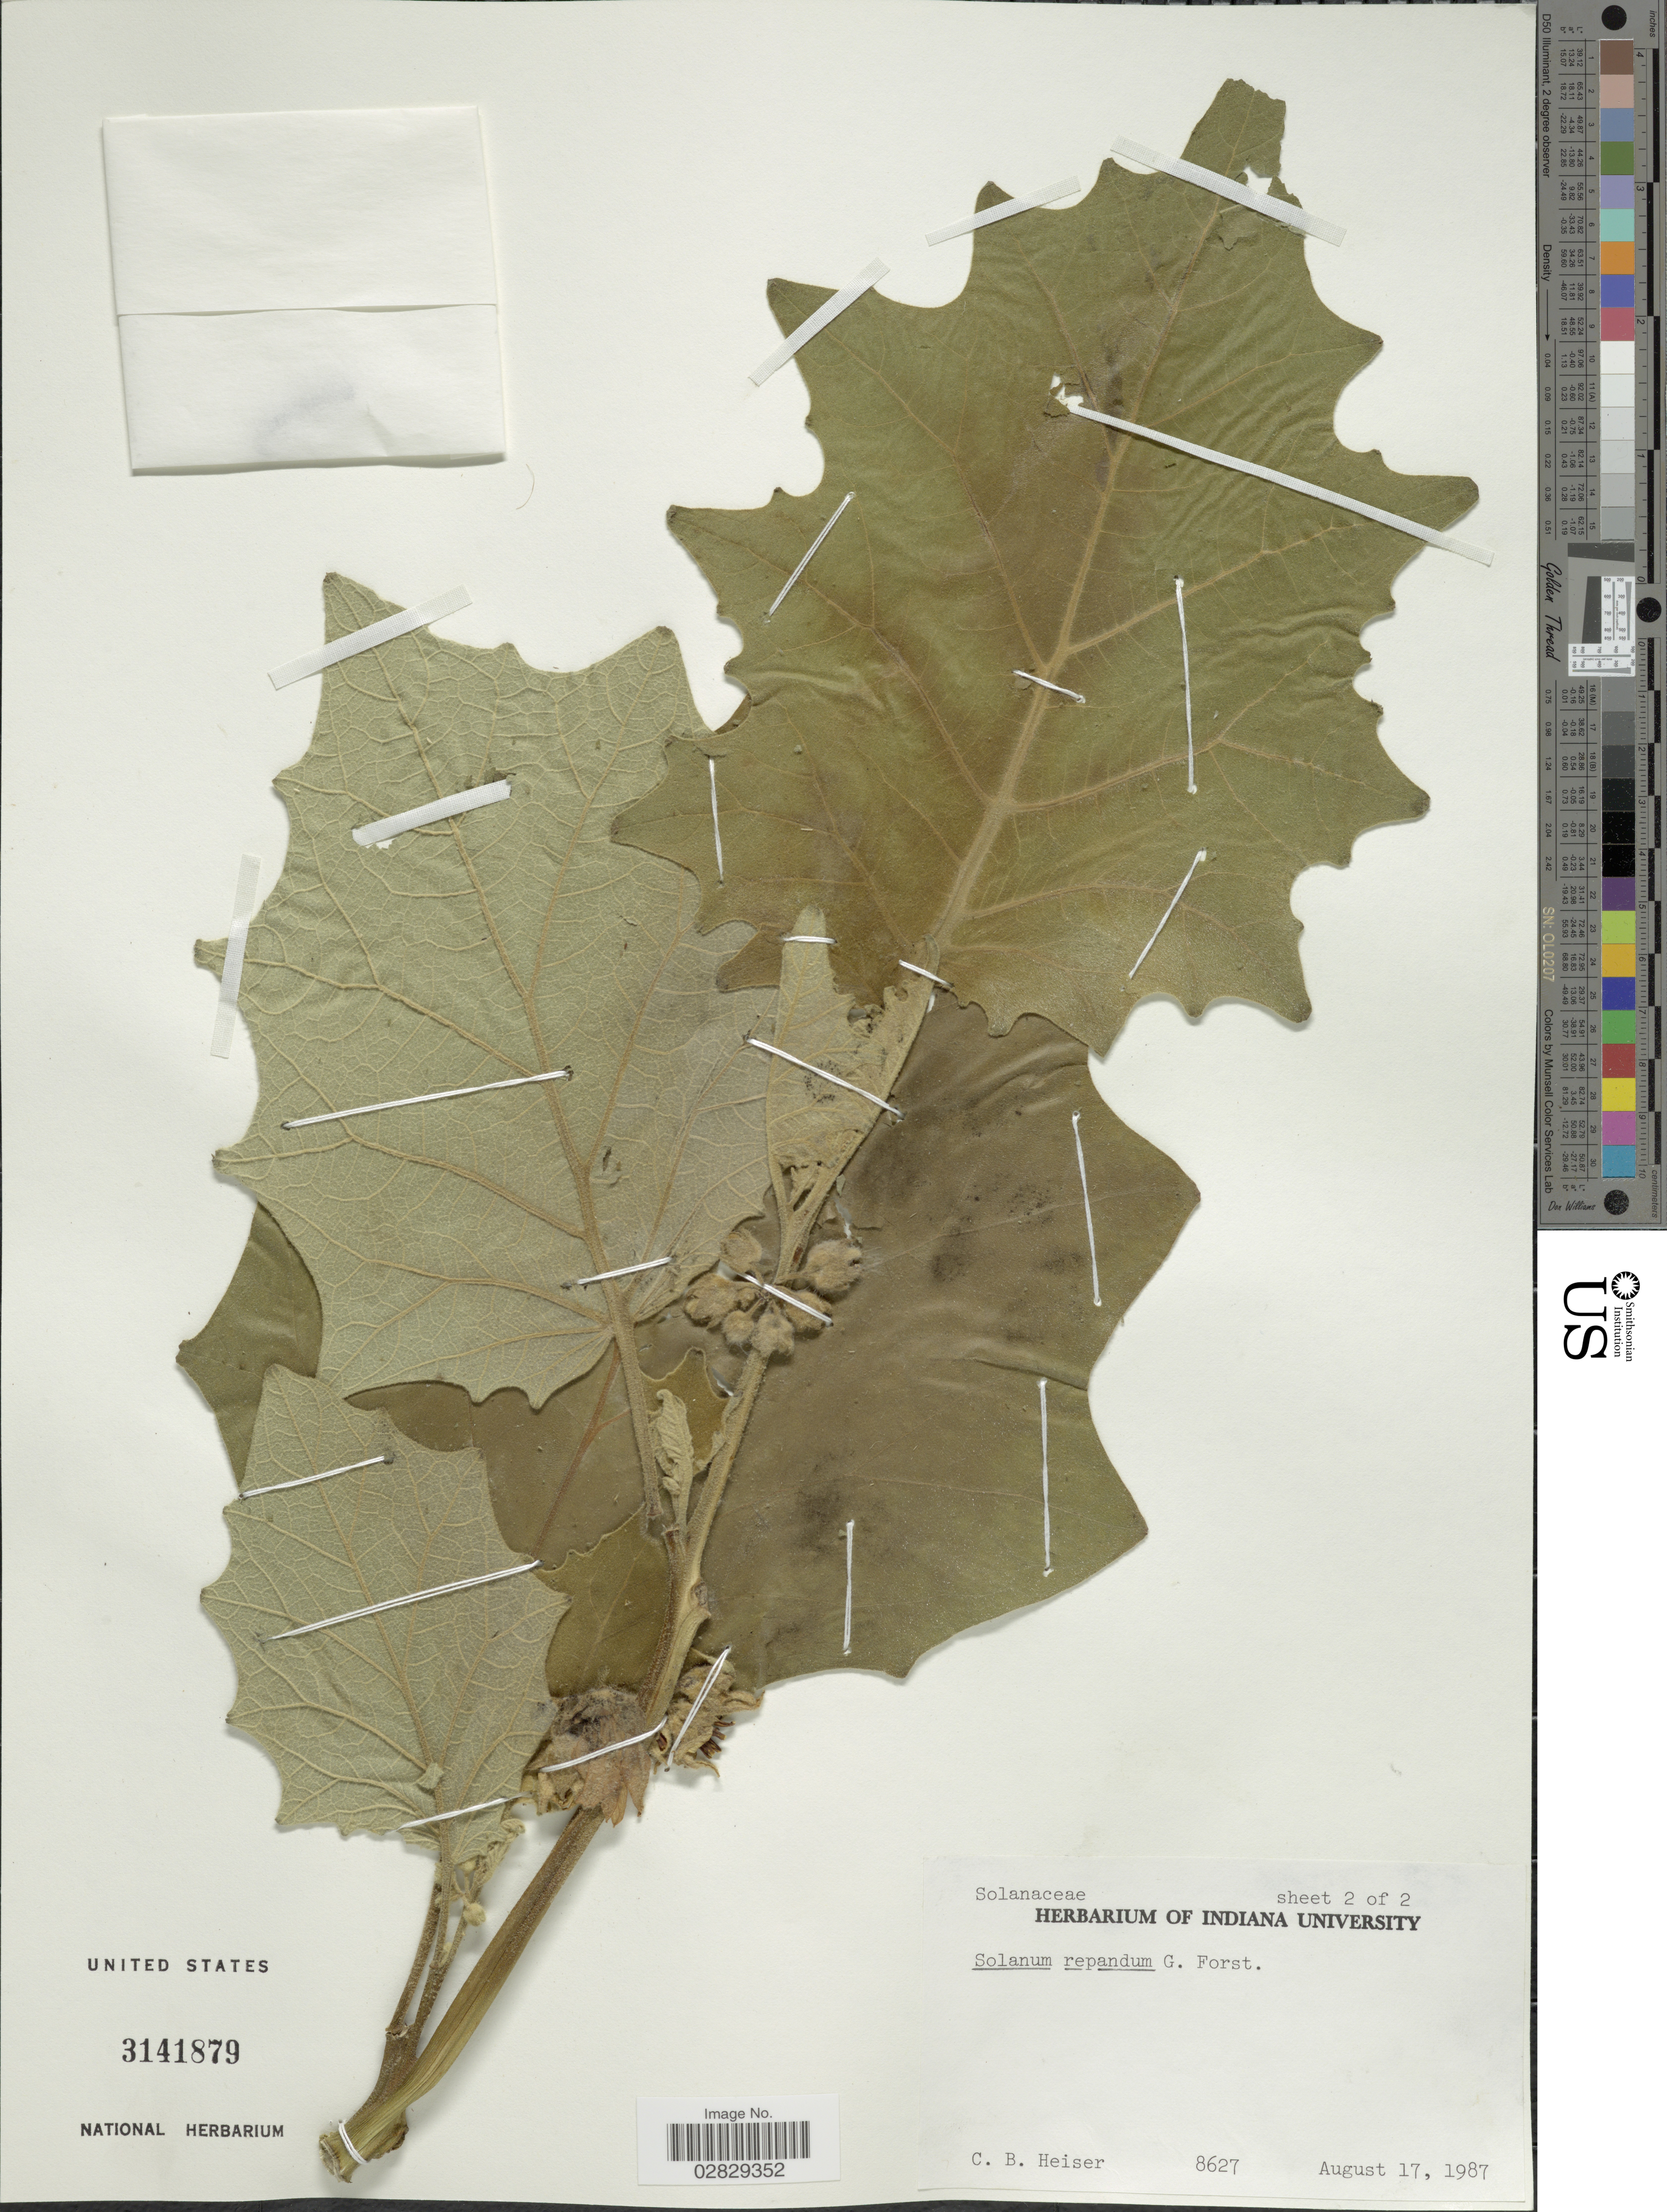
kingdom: Plantae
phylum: Tracheophyta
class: Magnoliopsida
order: Solanales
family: Solanaceae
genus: Solanum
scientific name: Solanum repandum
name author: G. Forst.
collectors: C. B. Heiser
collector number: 8627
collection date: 1987-08-17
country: United States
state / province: Indiana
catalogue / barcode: US 3141879